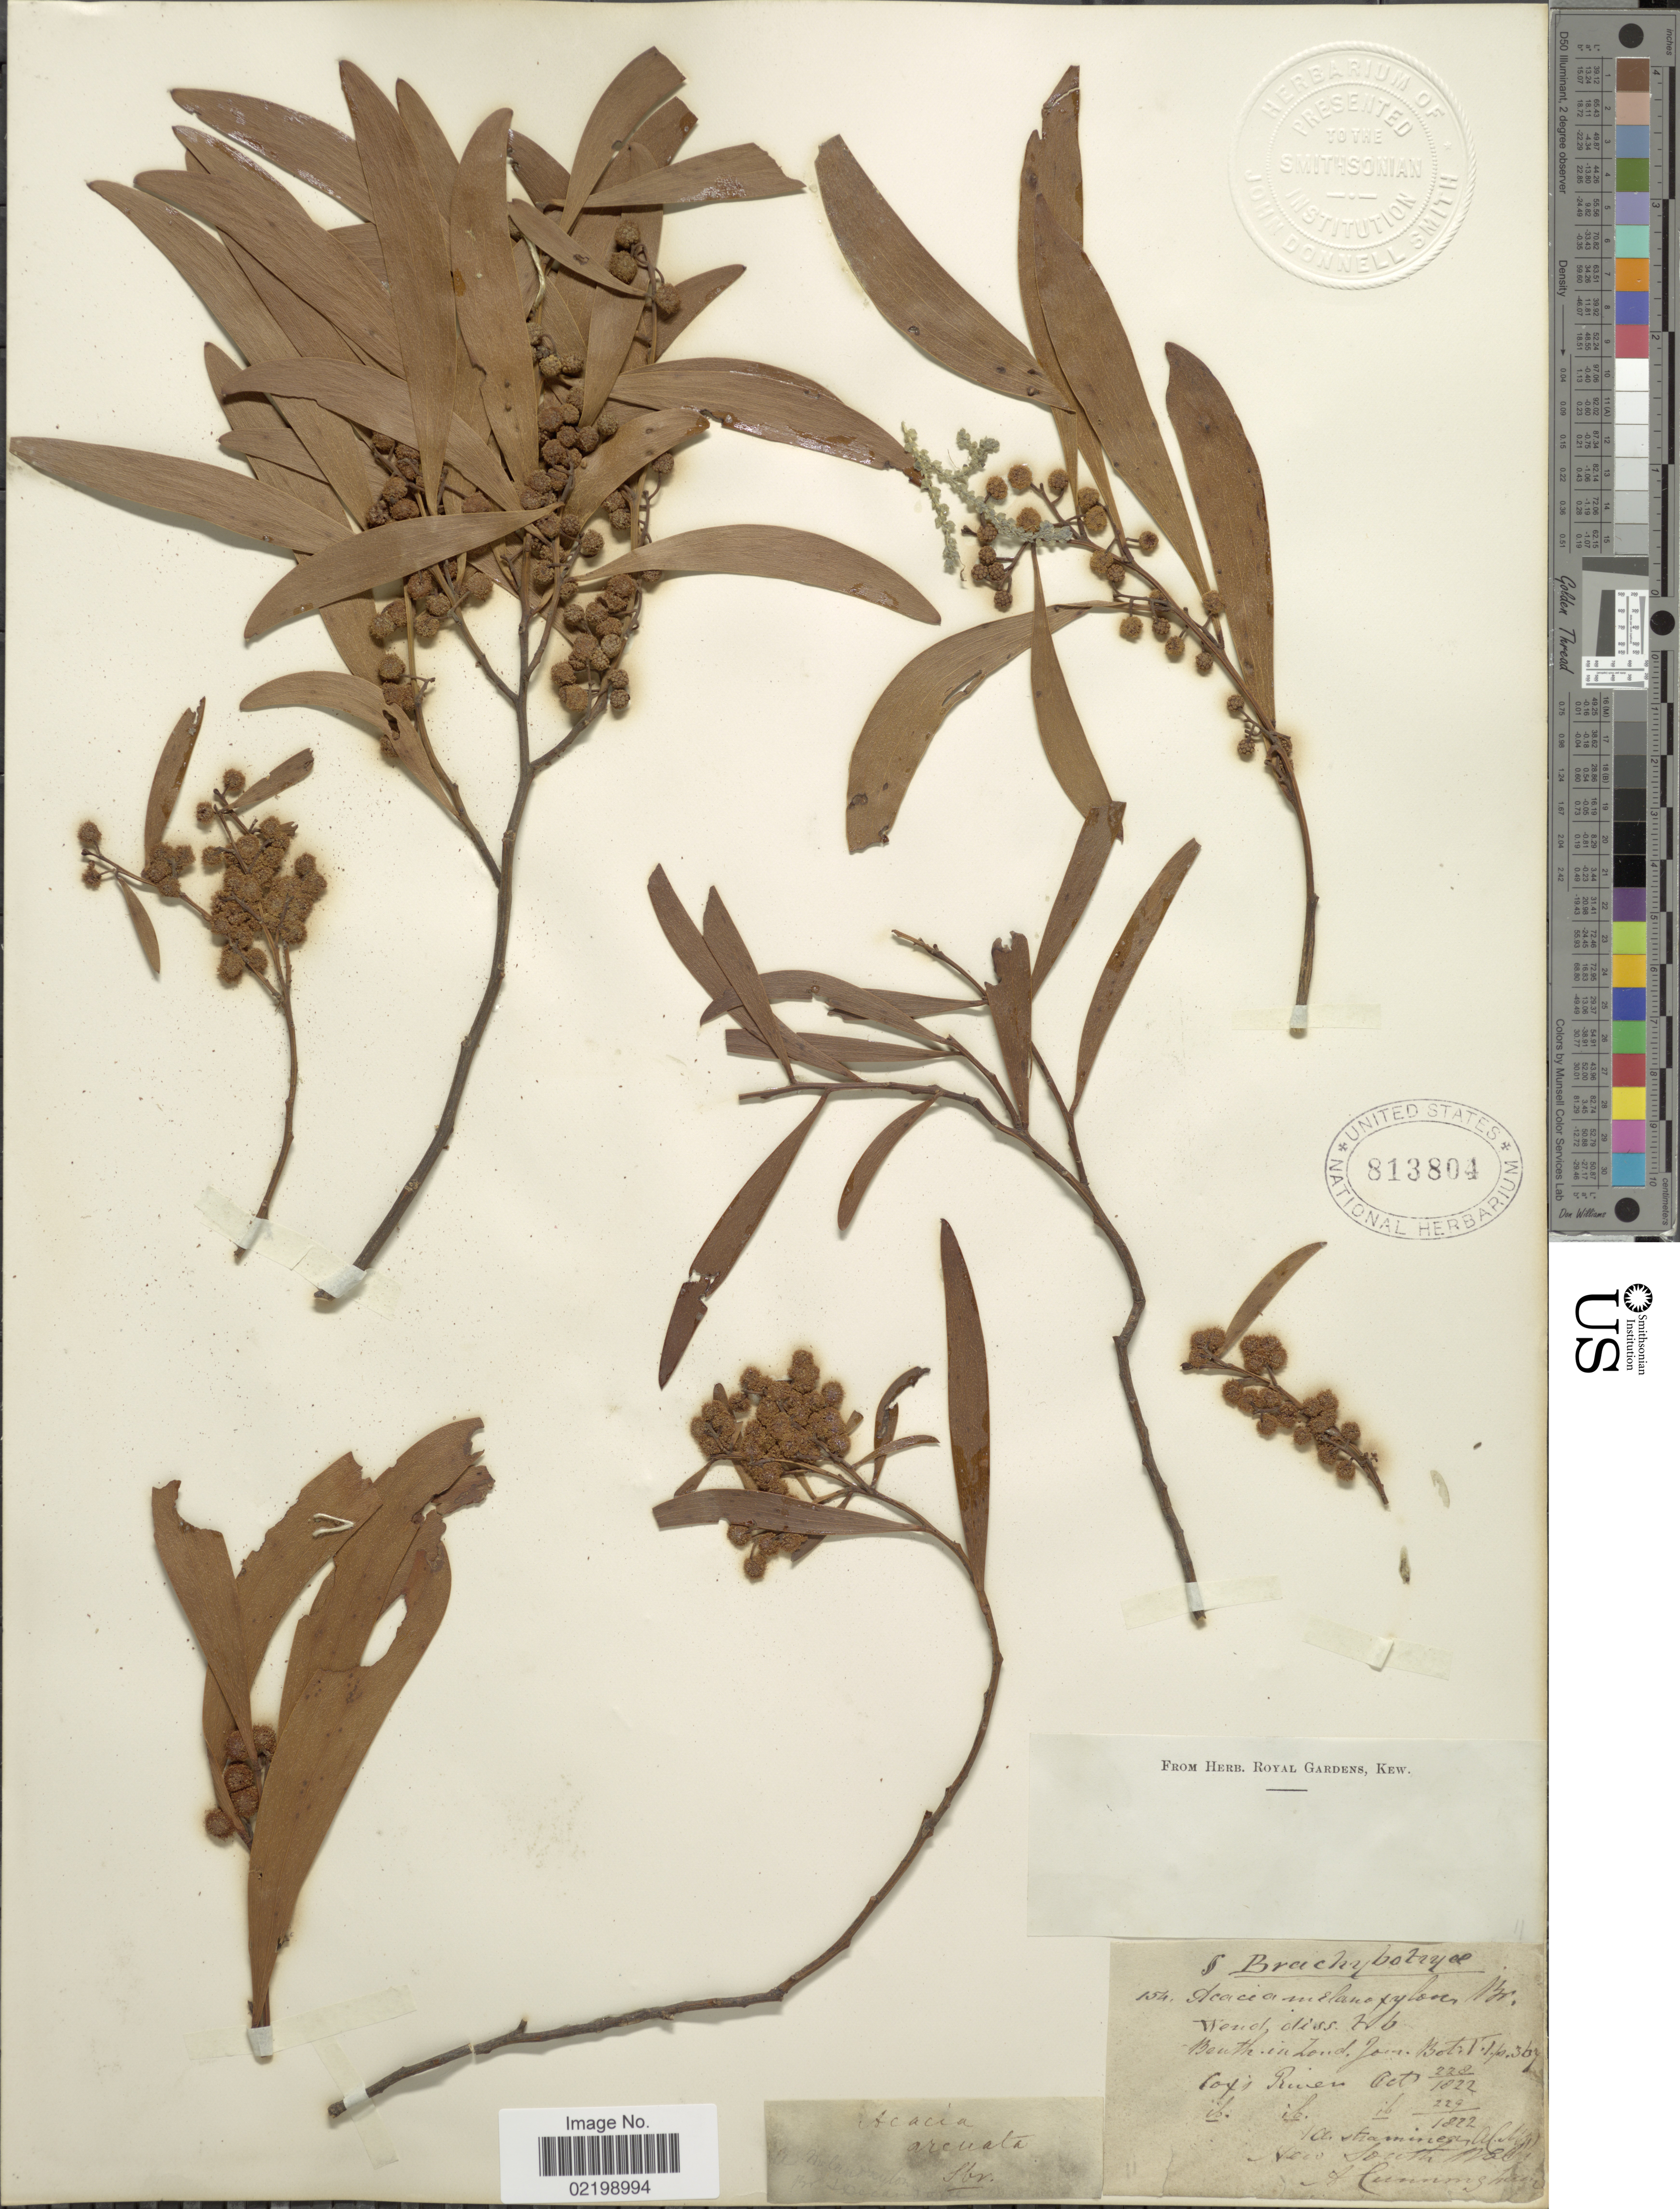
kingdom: Plantae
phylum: Tracheophyta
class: Magnoliopsida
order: Fabales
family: Fabaceae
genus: Acacia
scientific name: Acacia melanoxylon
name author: R. Br.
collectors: A. Cunningham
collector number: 154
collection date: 1822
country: Australia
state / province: New South Wales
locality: Cox's River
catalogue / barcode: US 813804